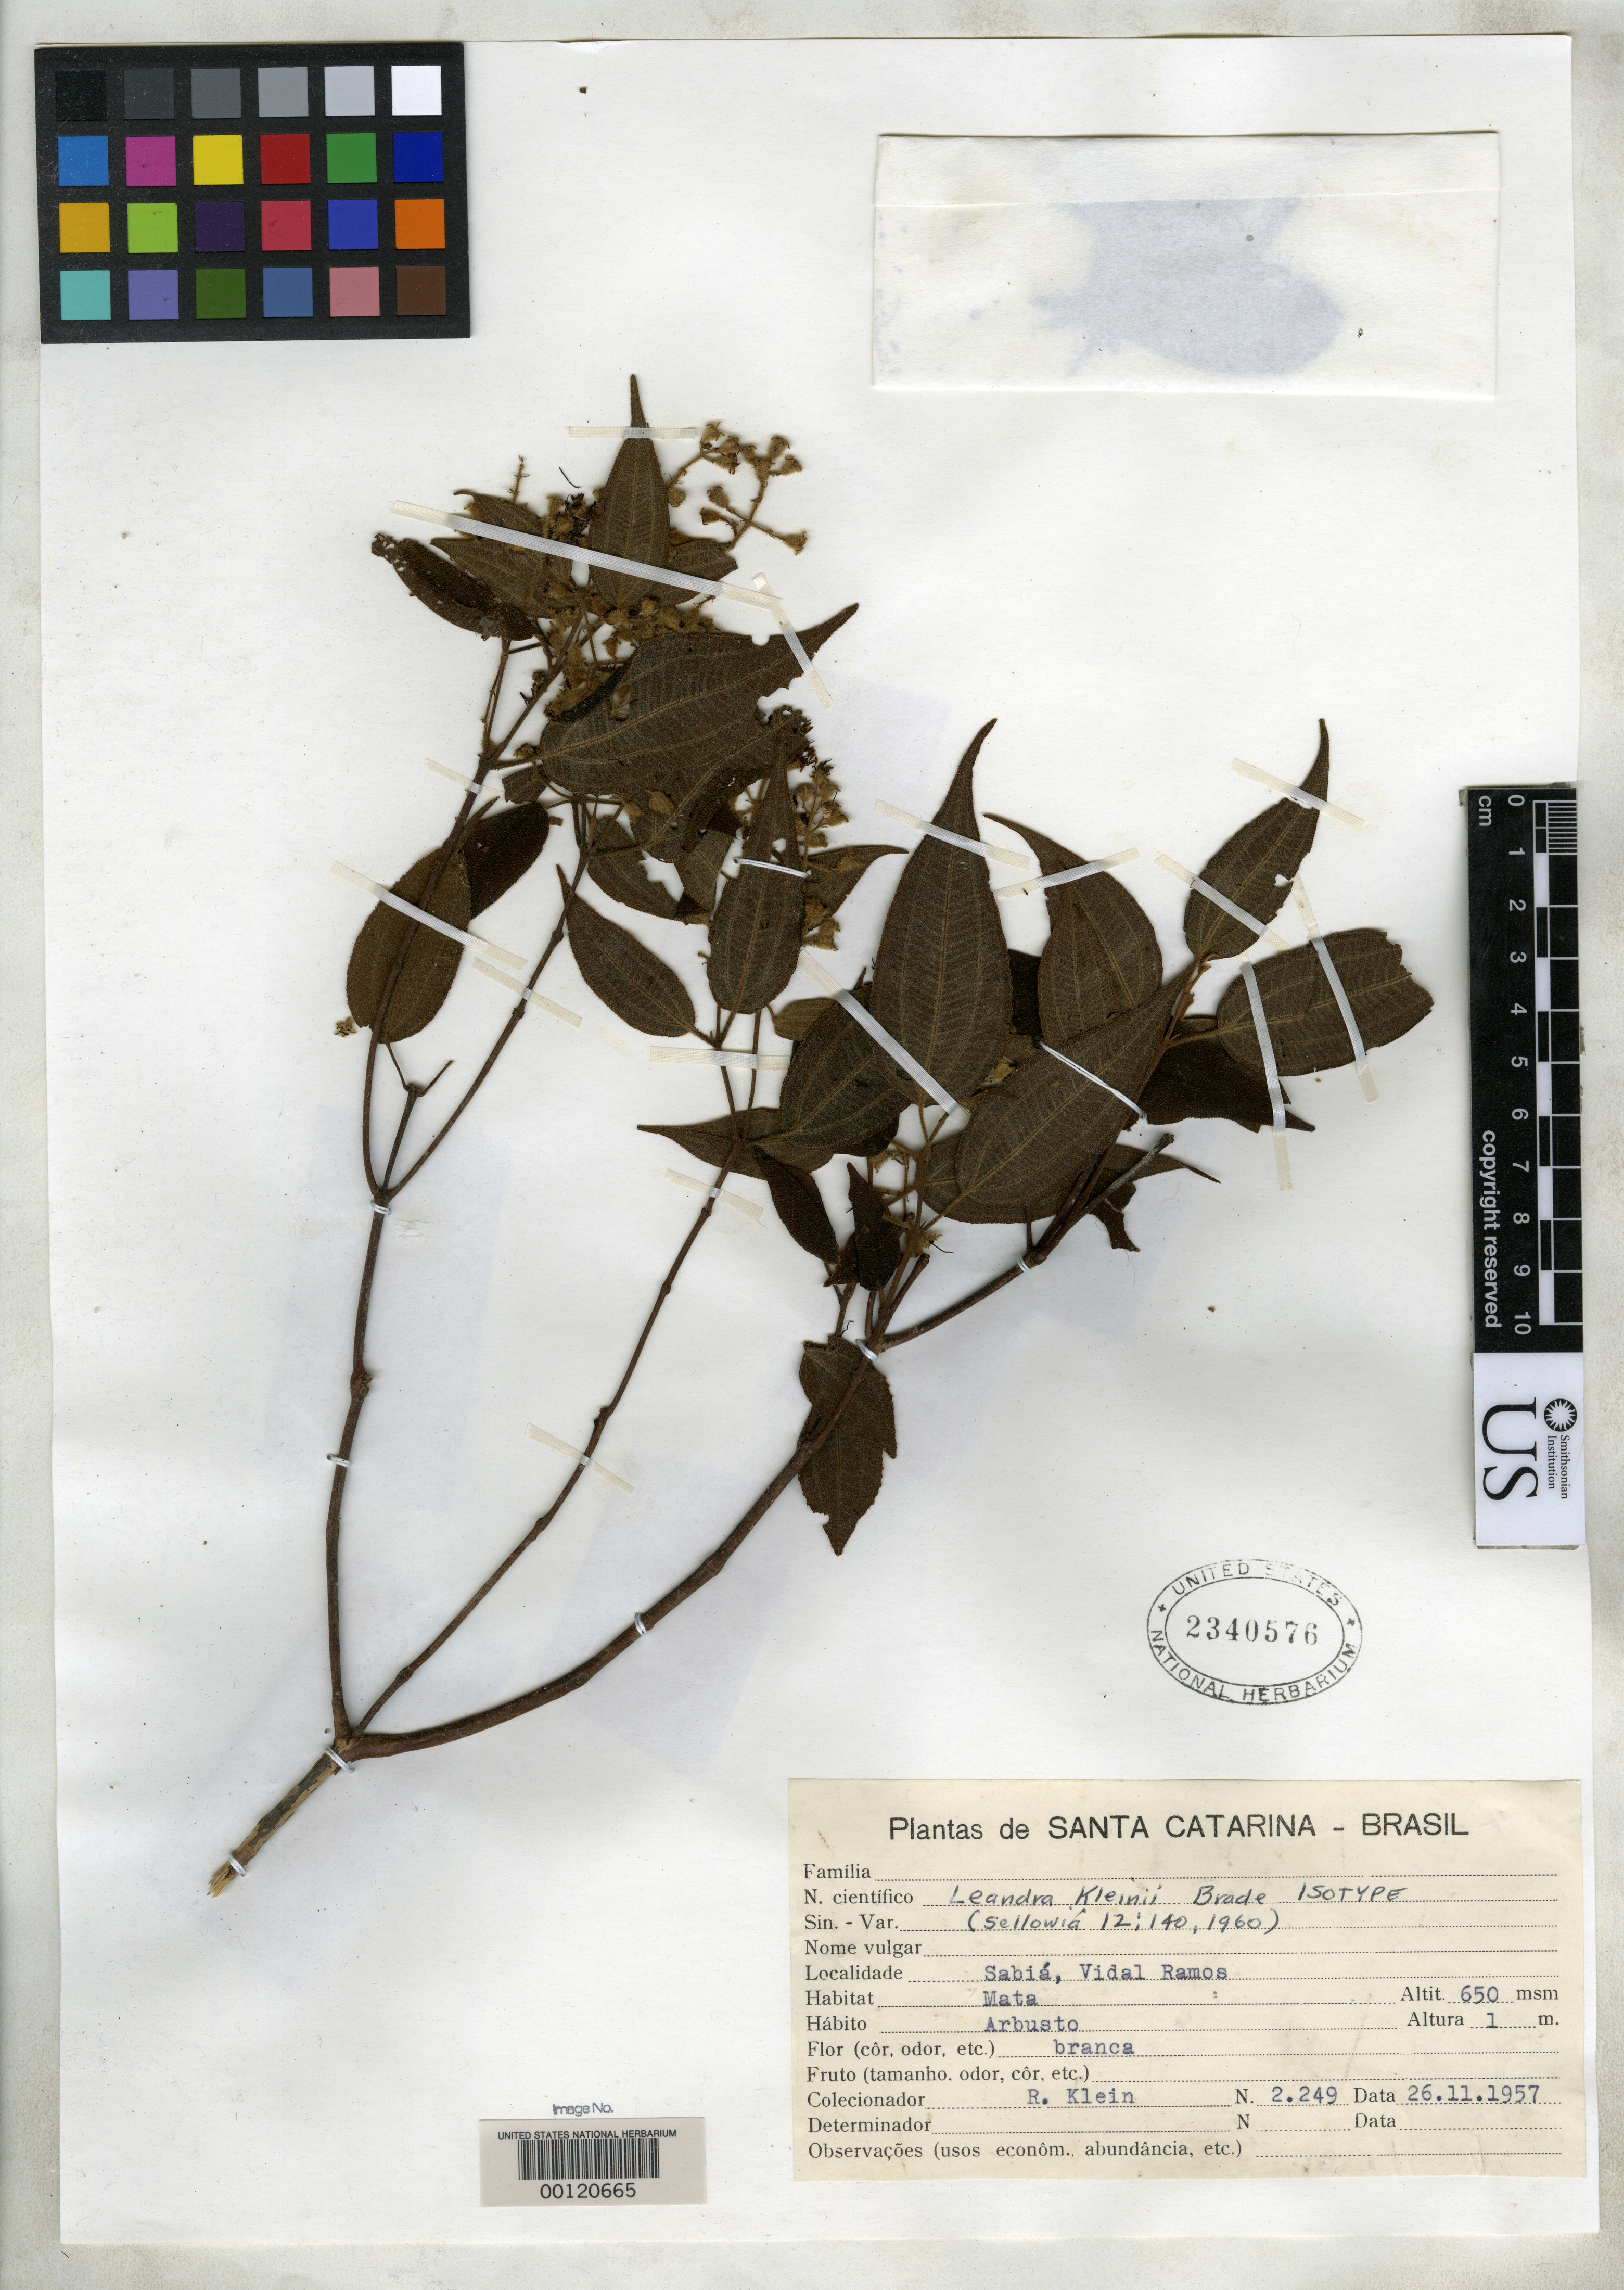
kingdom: Plantae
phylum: Tracheophyta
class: Magnoliopsida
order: Myrtales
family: Melastomataceae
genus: Leandra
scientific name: Leandra kleinii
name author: Brade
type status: Isotype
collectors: R. M. Klein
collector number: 2249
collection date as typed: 26 Nov 1957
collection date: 1957-11-26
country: Brazil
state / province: Santa Catarina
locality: Vidal Ramos.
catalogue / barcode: US 2340576